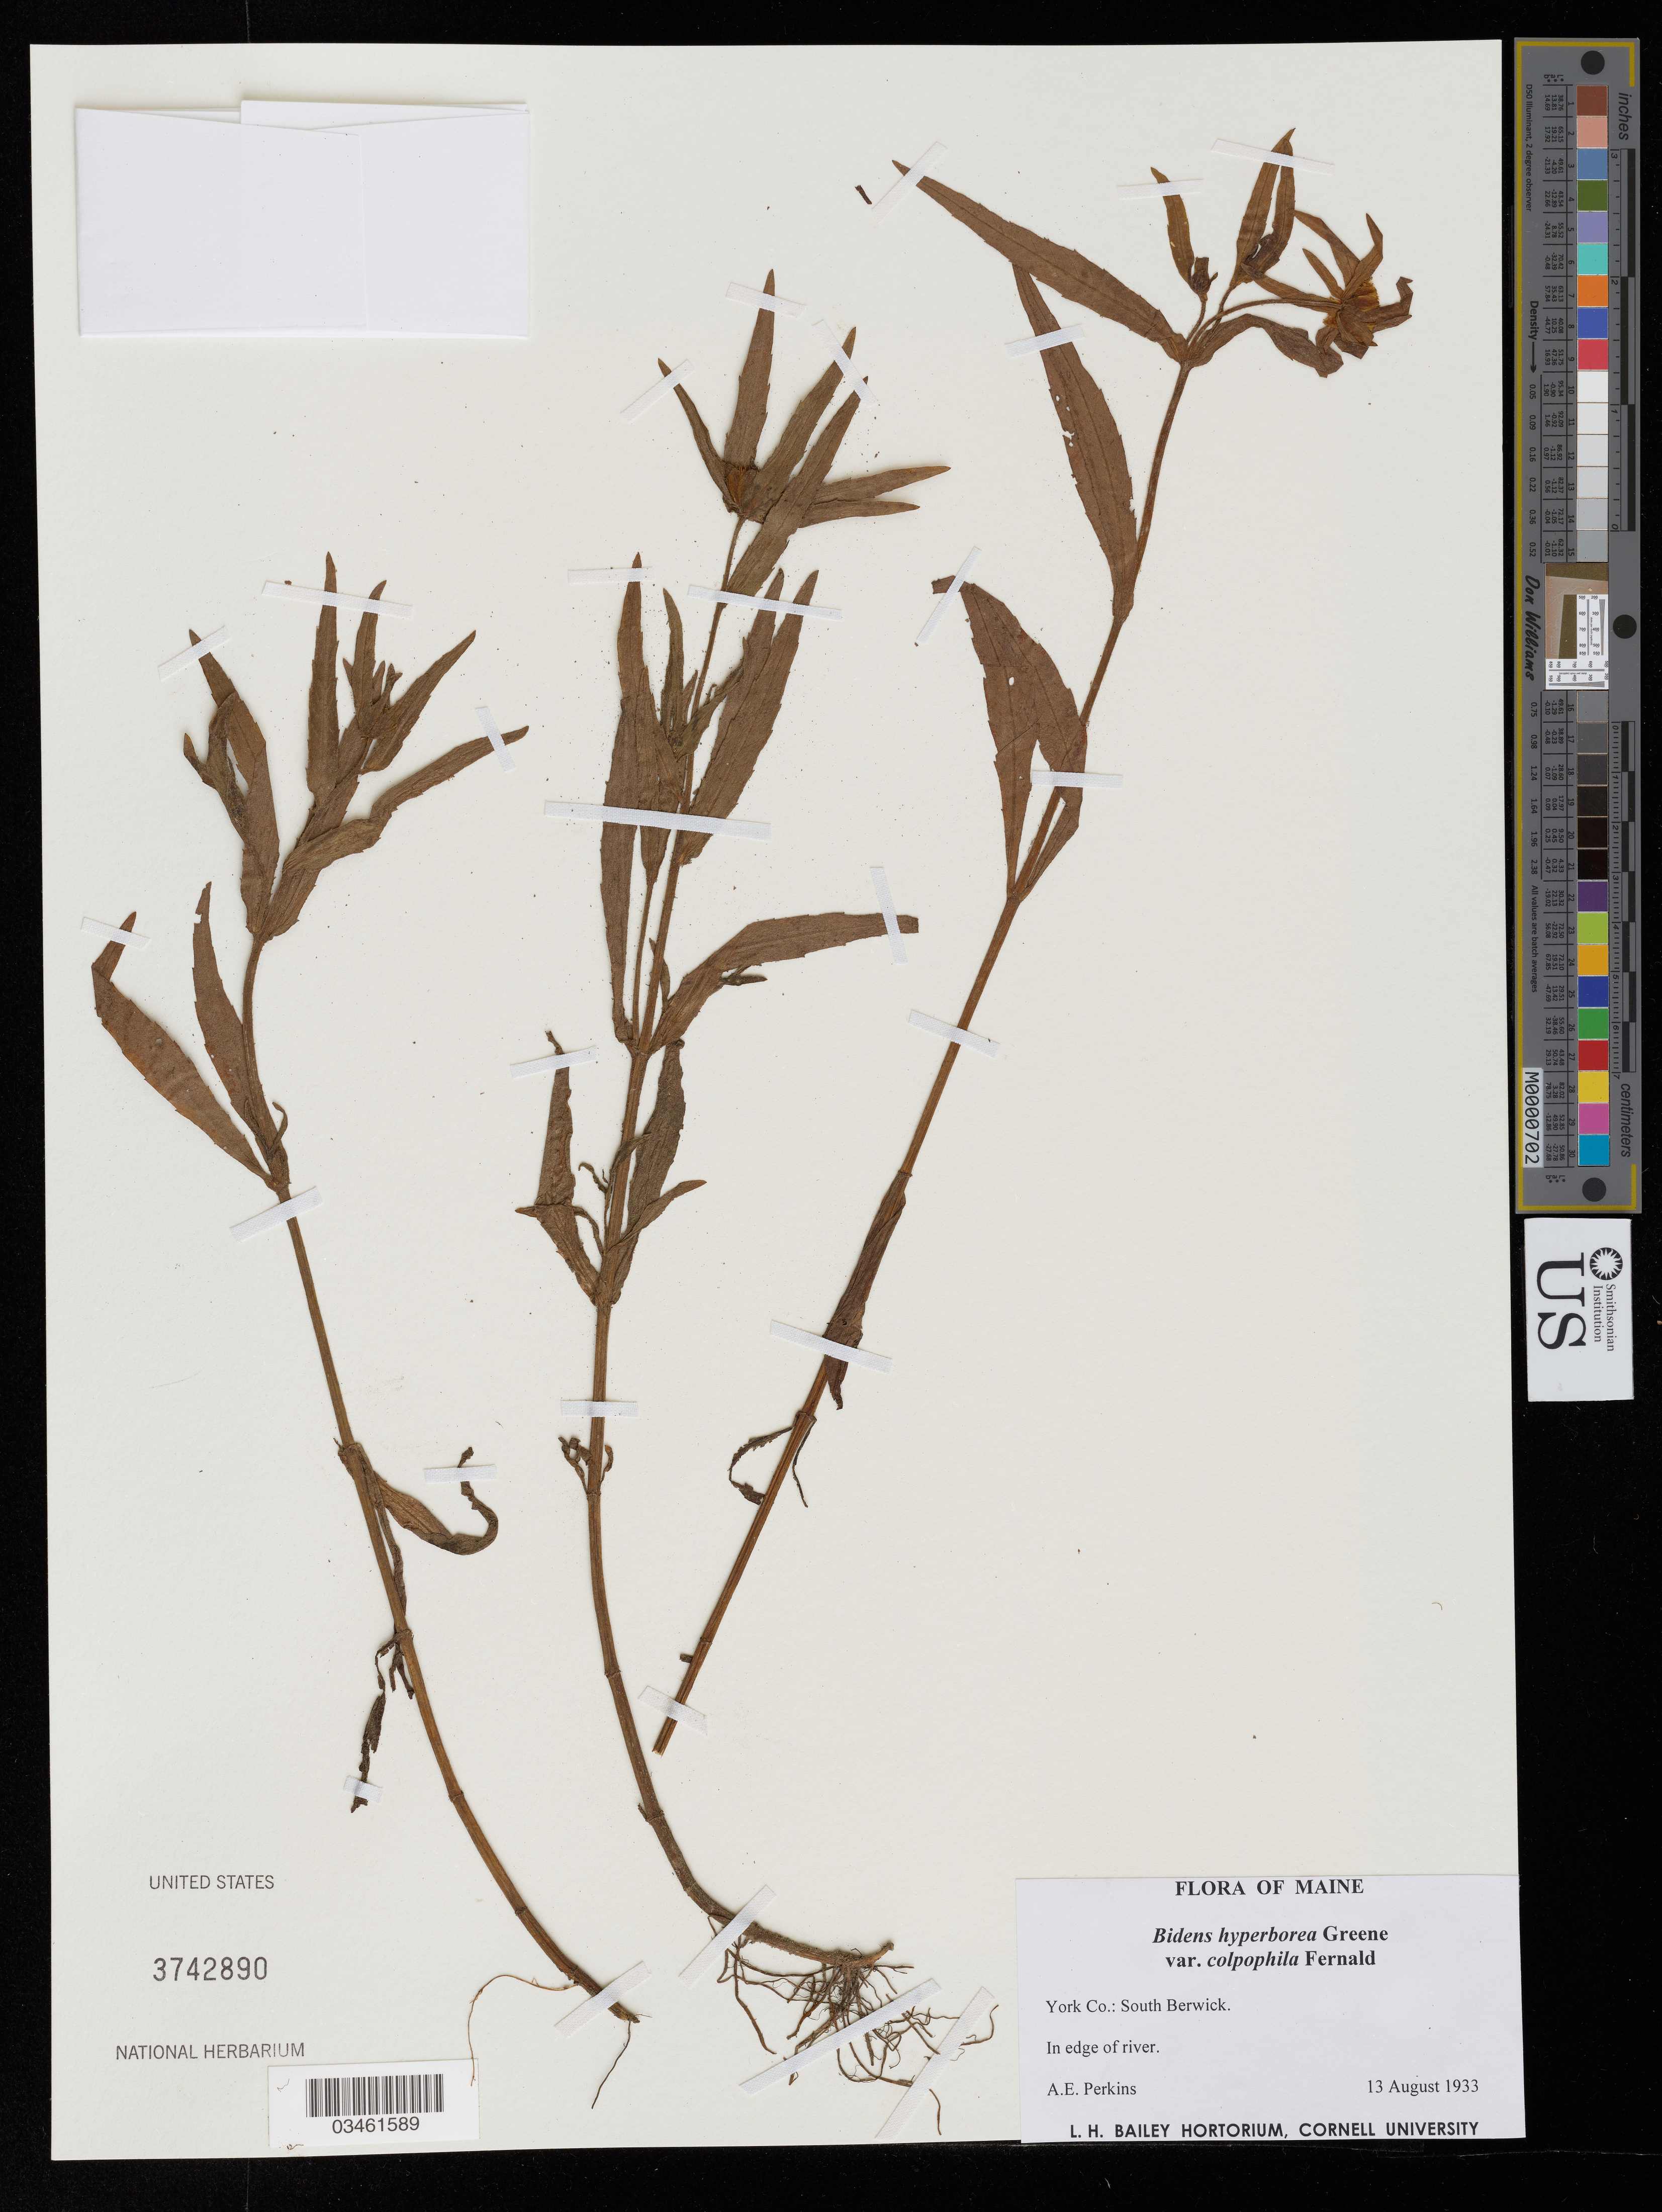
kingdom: Plantae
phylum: Tracheophyta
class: Magnoliopsida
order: Asterales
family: Asteraceae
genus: Bidens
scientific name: Bidens hyperborea var. cathancensis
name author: Fernald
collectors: A. E. Perkins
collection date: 1933-08-13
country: United States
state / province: Maine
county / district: York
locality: York Co.: South Berwick.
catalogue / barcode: US 3742890